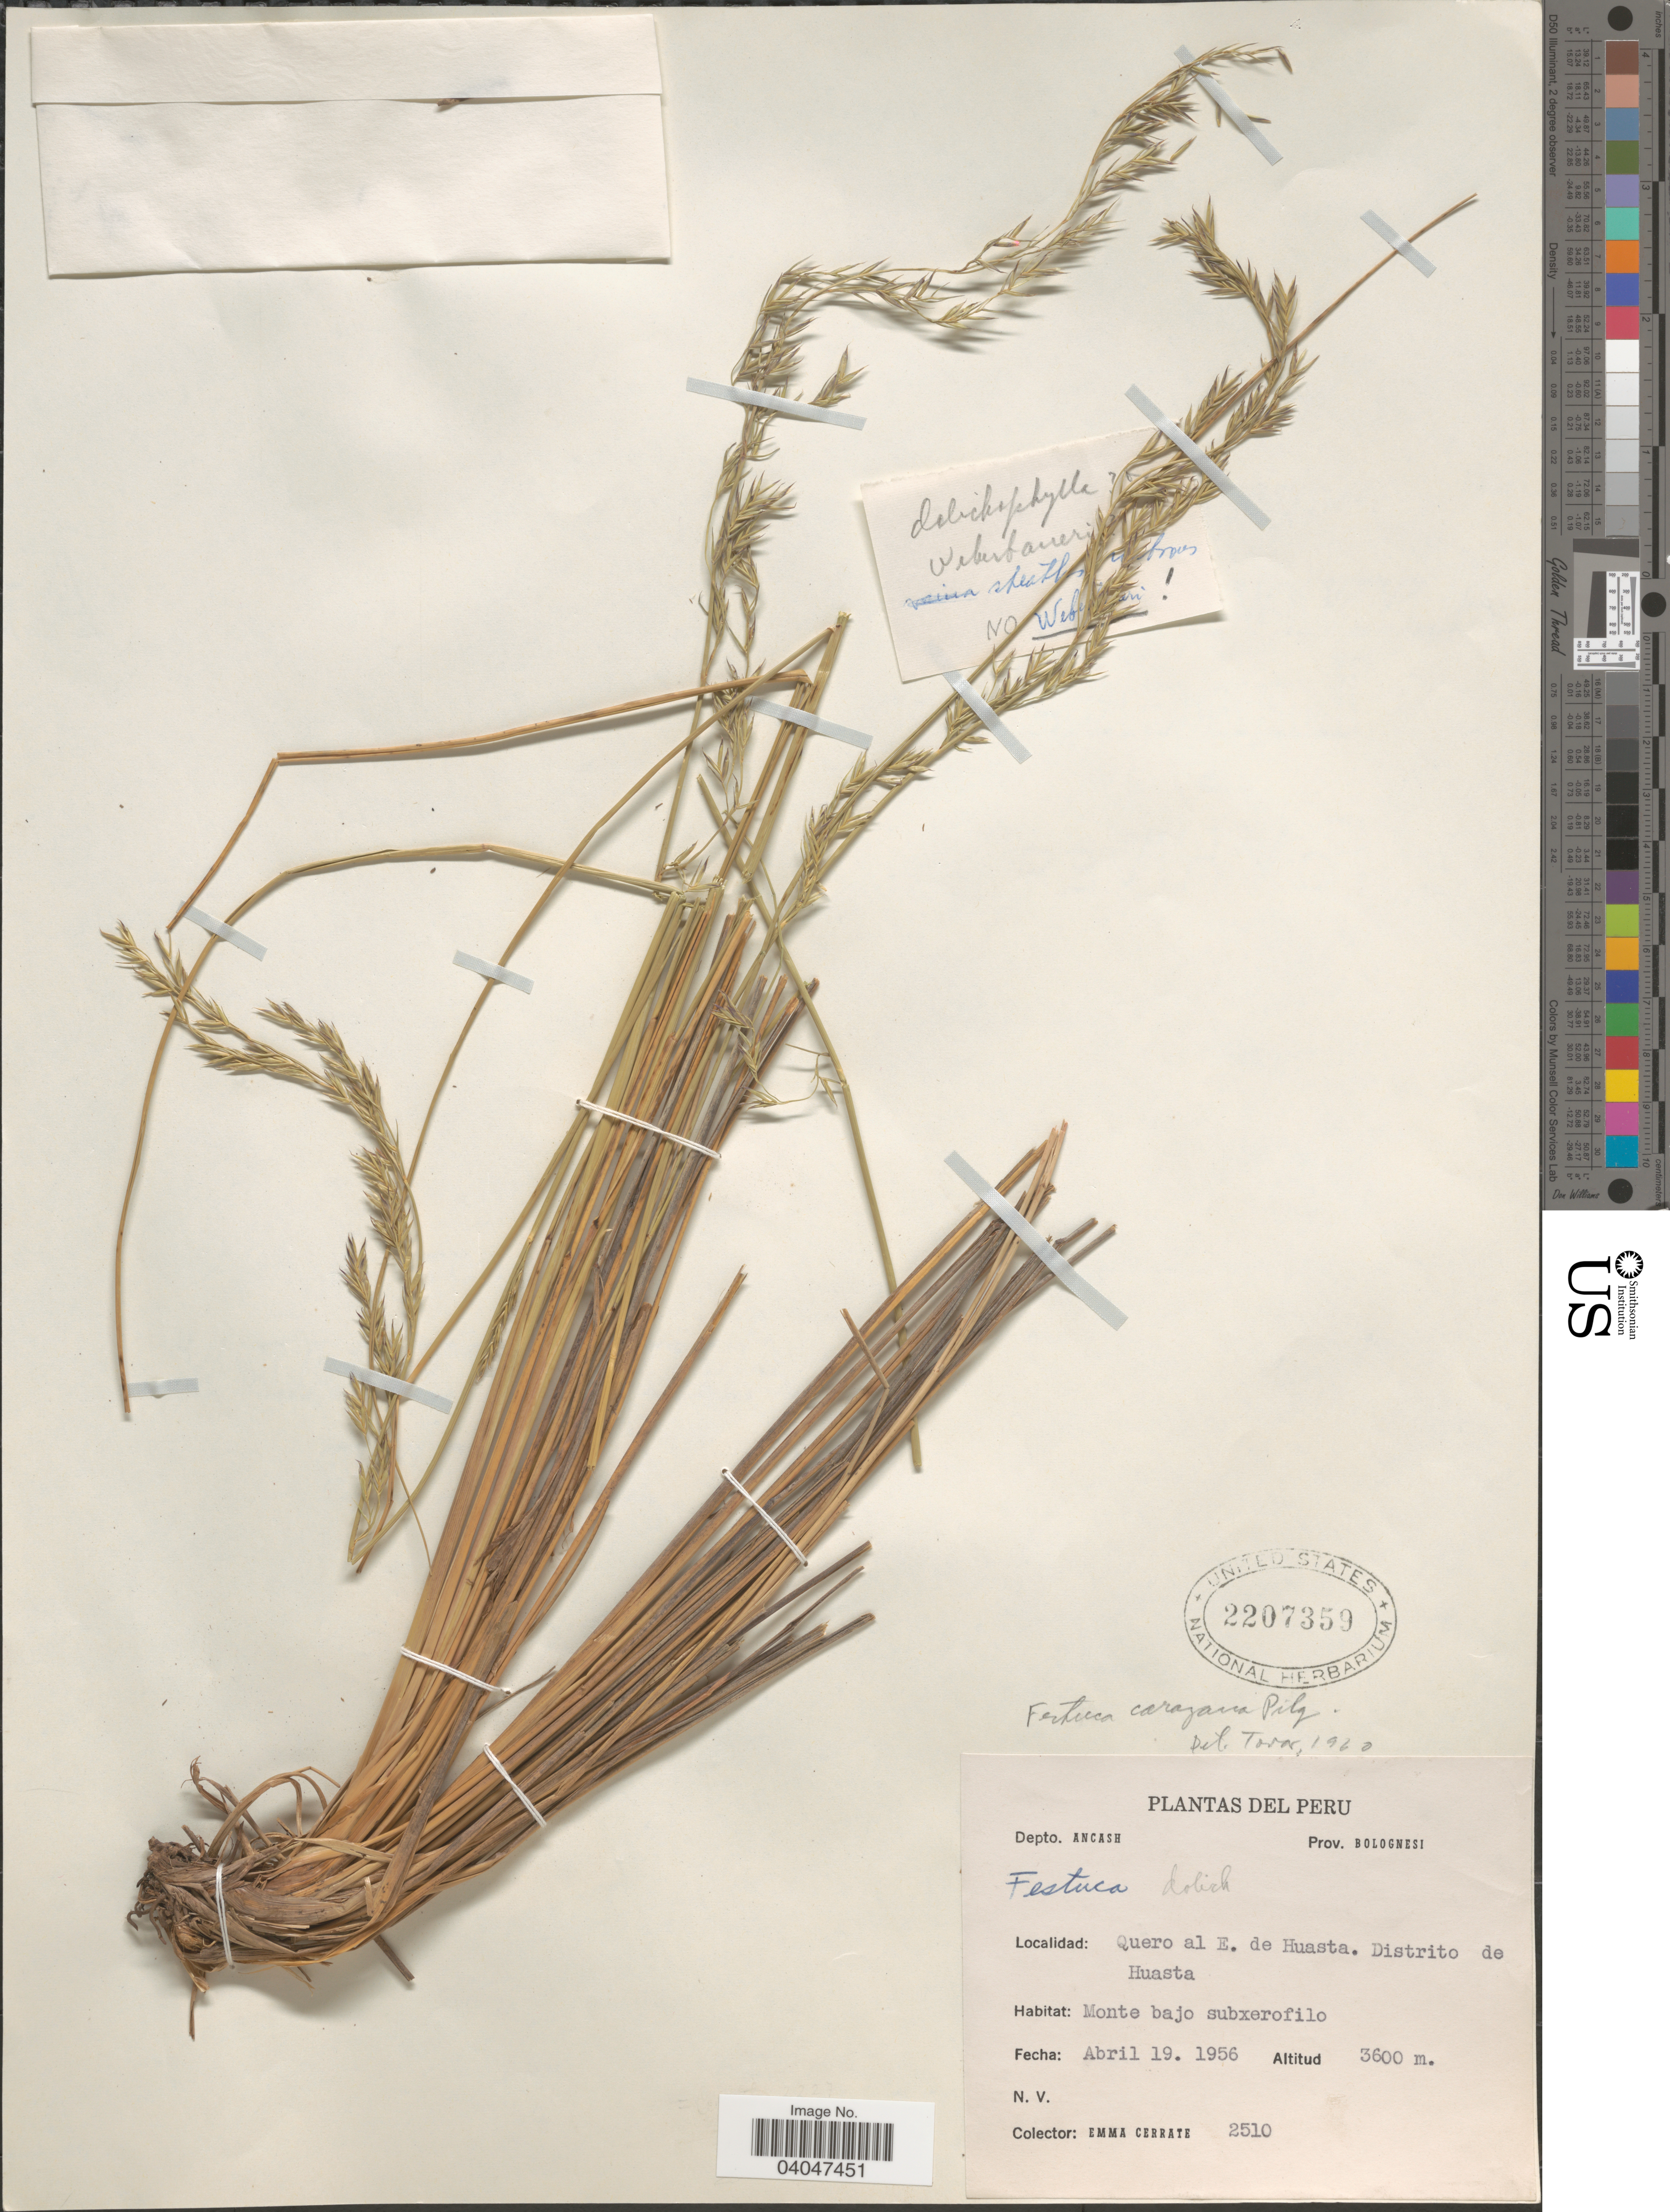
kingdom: Plantae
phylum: Tracheophyta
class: Liliopsida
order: Poales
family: Poaceae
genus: Festuca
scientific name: Festuca carazana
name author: Pilg.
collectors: E. Cerrate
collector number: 2510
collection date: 1956-04-19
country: Peru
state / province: Ancash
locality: Depto. Ancash. Prov. Bolognesi. Quero al E. de Huasta. Distrito de Huasta.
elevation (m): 3600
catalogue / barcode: US 2207359